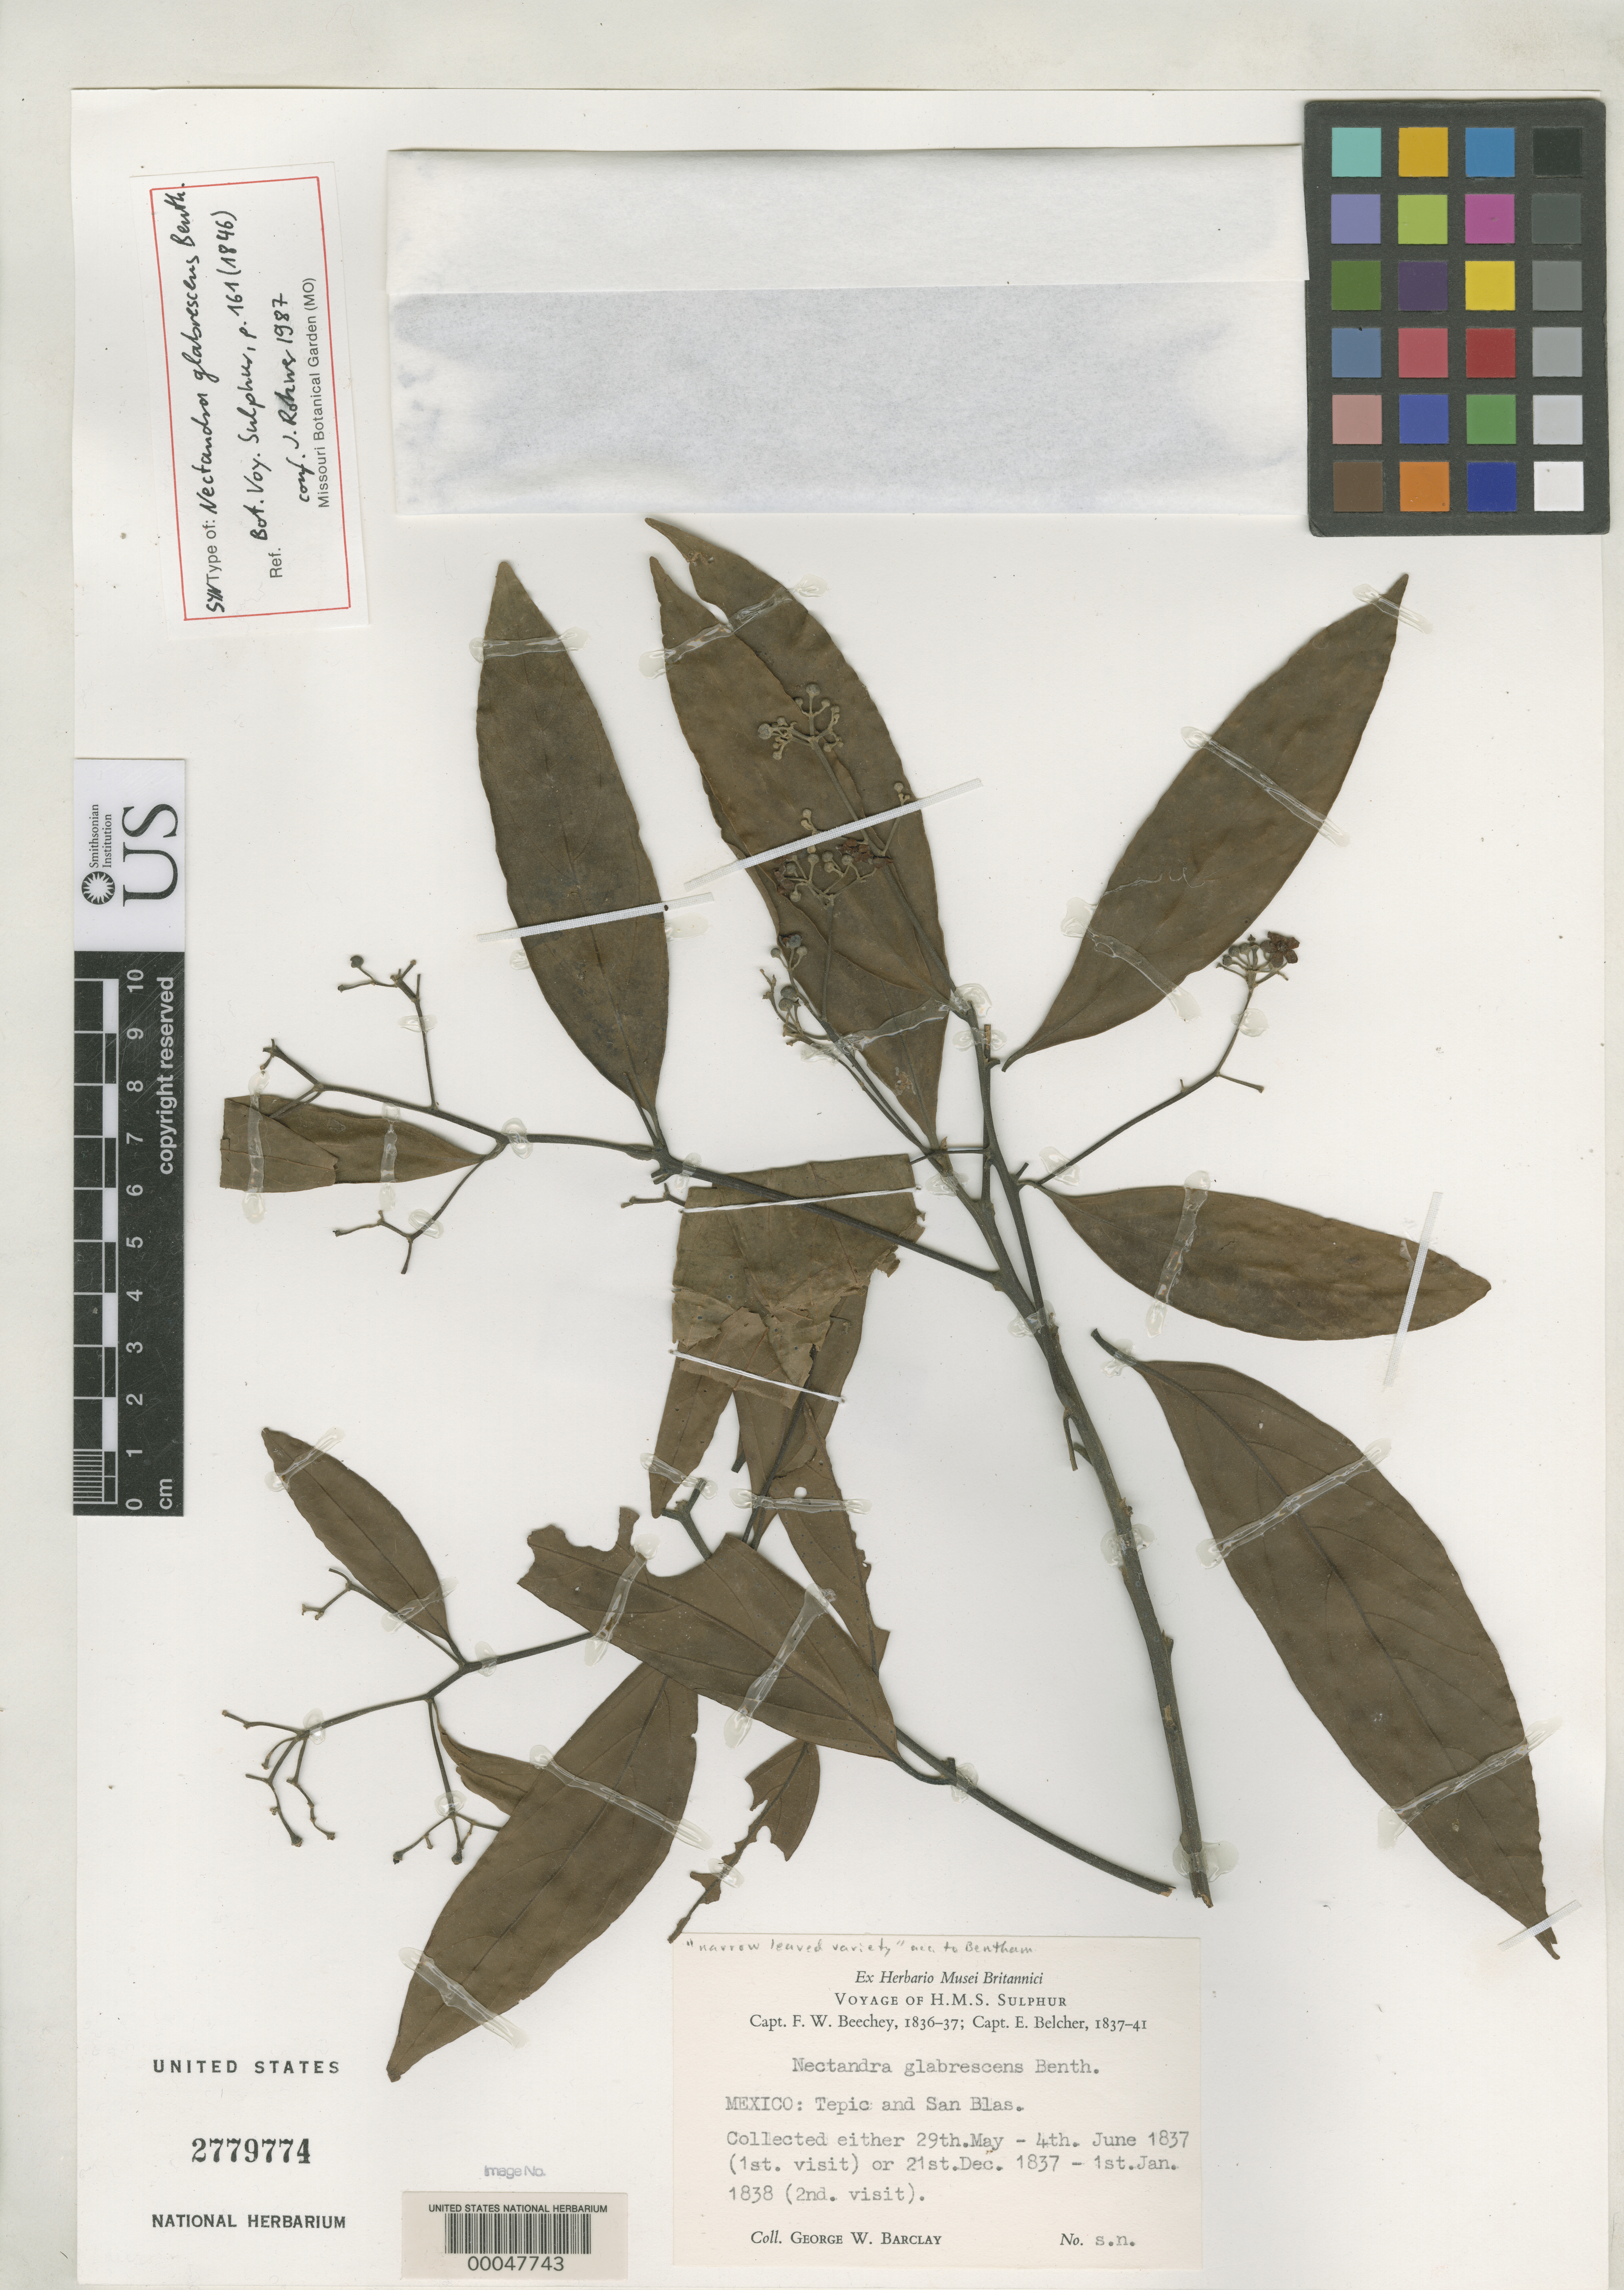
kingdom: Plantae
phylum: Tracheophyta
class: Magnoliopsida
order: Laurales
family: Lauraceae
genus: Nectandra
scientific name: Nectandra glabrescens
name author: Benth.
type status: Isosyntype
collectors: G. W. Barclay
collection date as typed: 29 May 1837 to 01 Jan 1838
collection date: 1837-05-29/1838-01-01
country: Mexico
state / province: Nayarit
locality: Tepic and San Blas.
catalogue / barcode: US 2779774